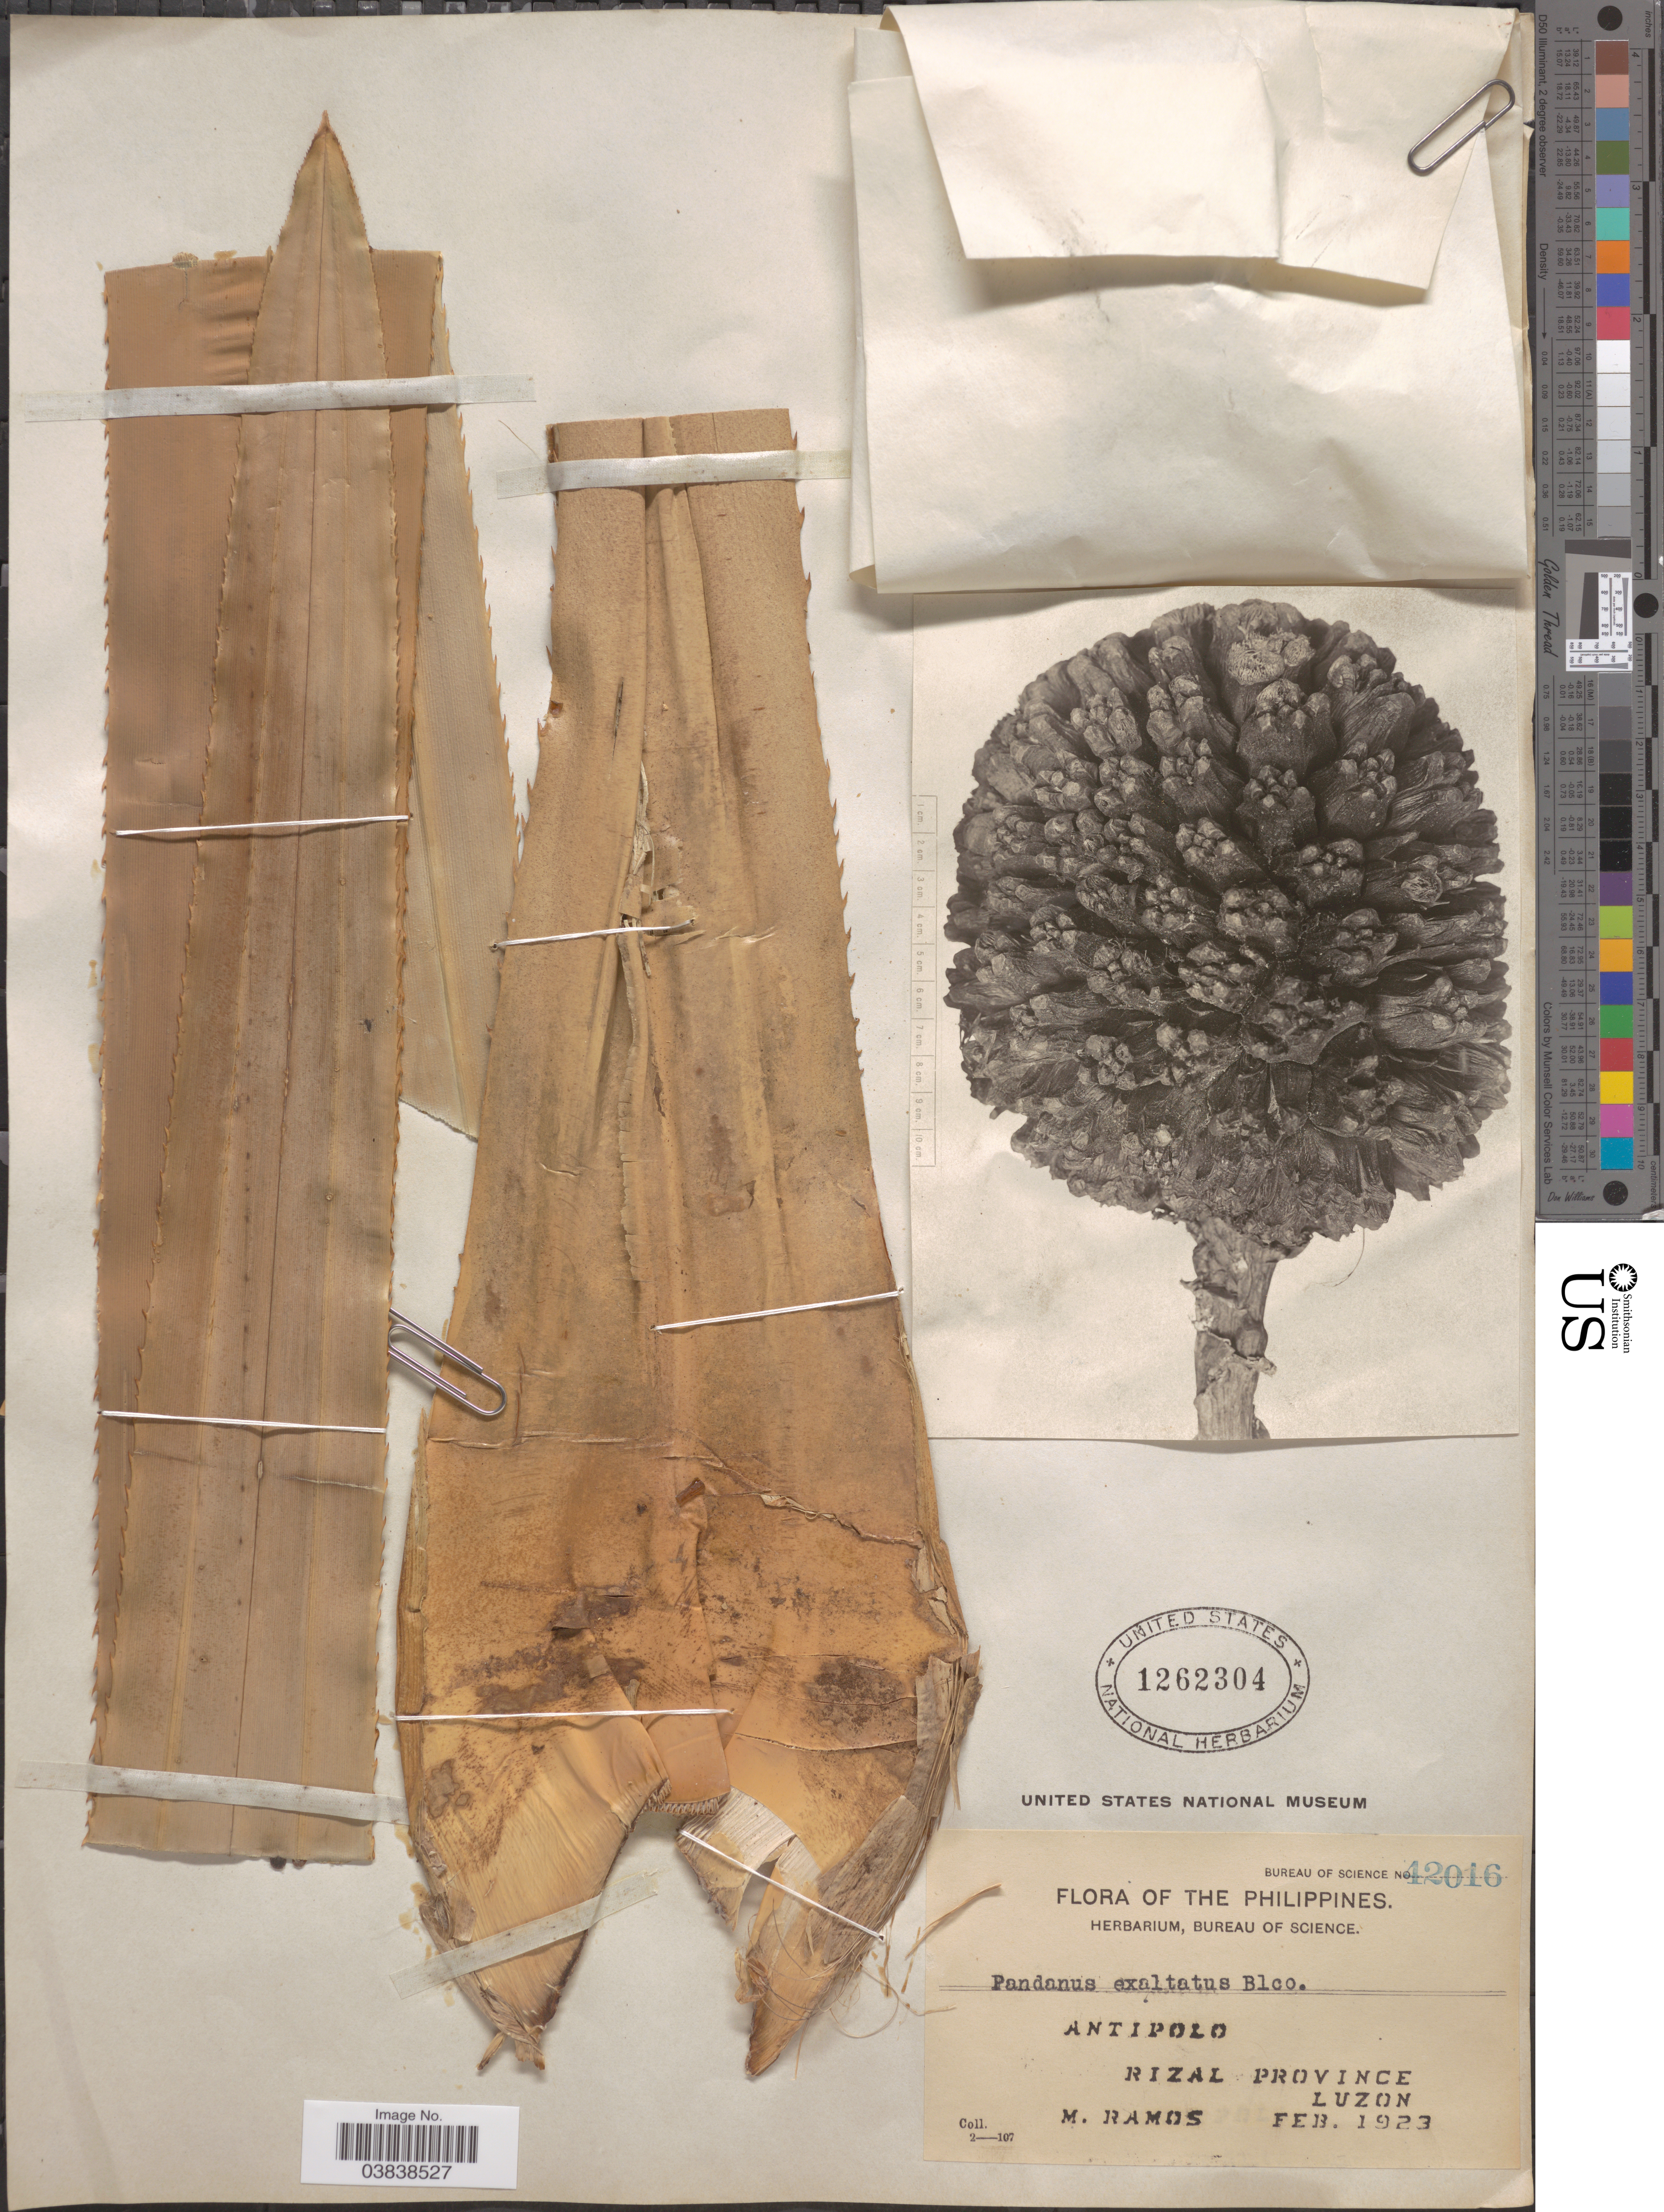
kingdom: Plantae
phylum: Tracheophyta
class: Liliopsida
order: Pandanales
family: Pandanaceae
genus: Pandanus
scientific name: Pandanus exaltatus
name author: Blanco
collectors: M. Ramos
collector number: Bureau of Science 42016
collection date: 1923-02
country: Philippines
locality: Antipolo. Rizal Province, Luzon.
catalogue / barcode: US 1262304